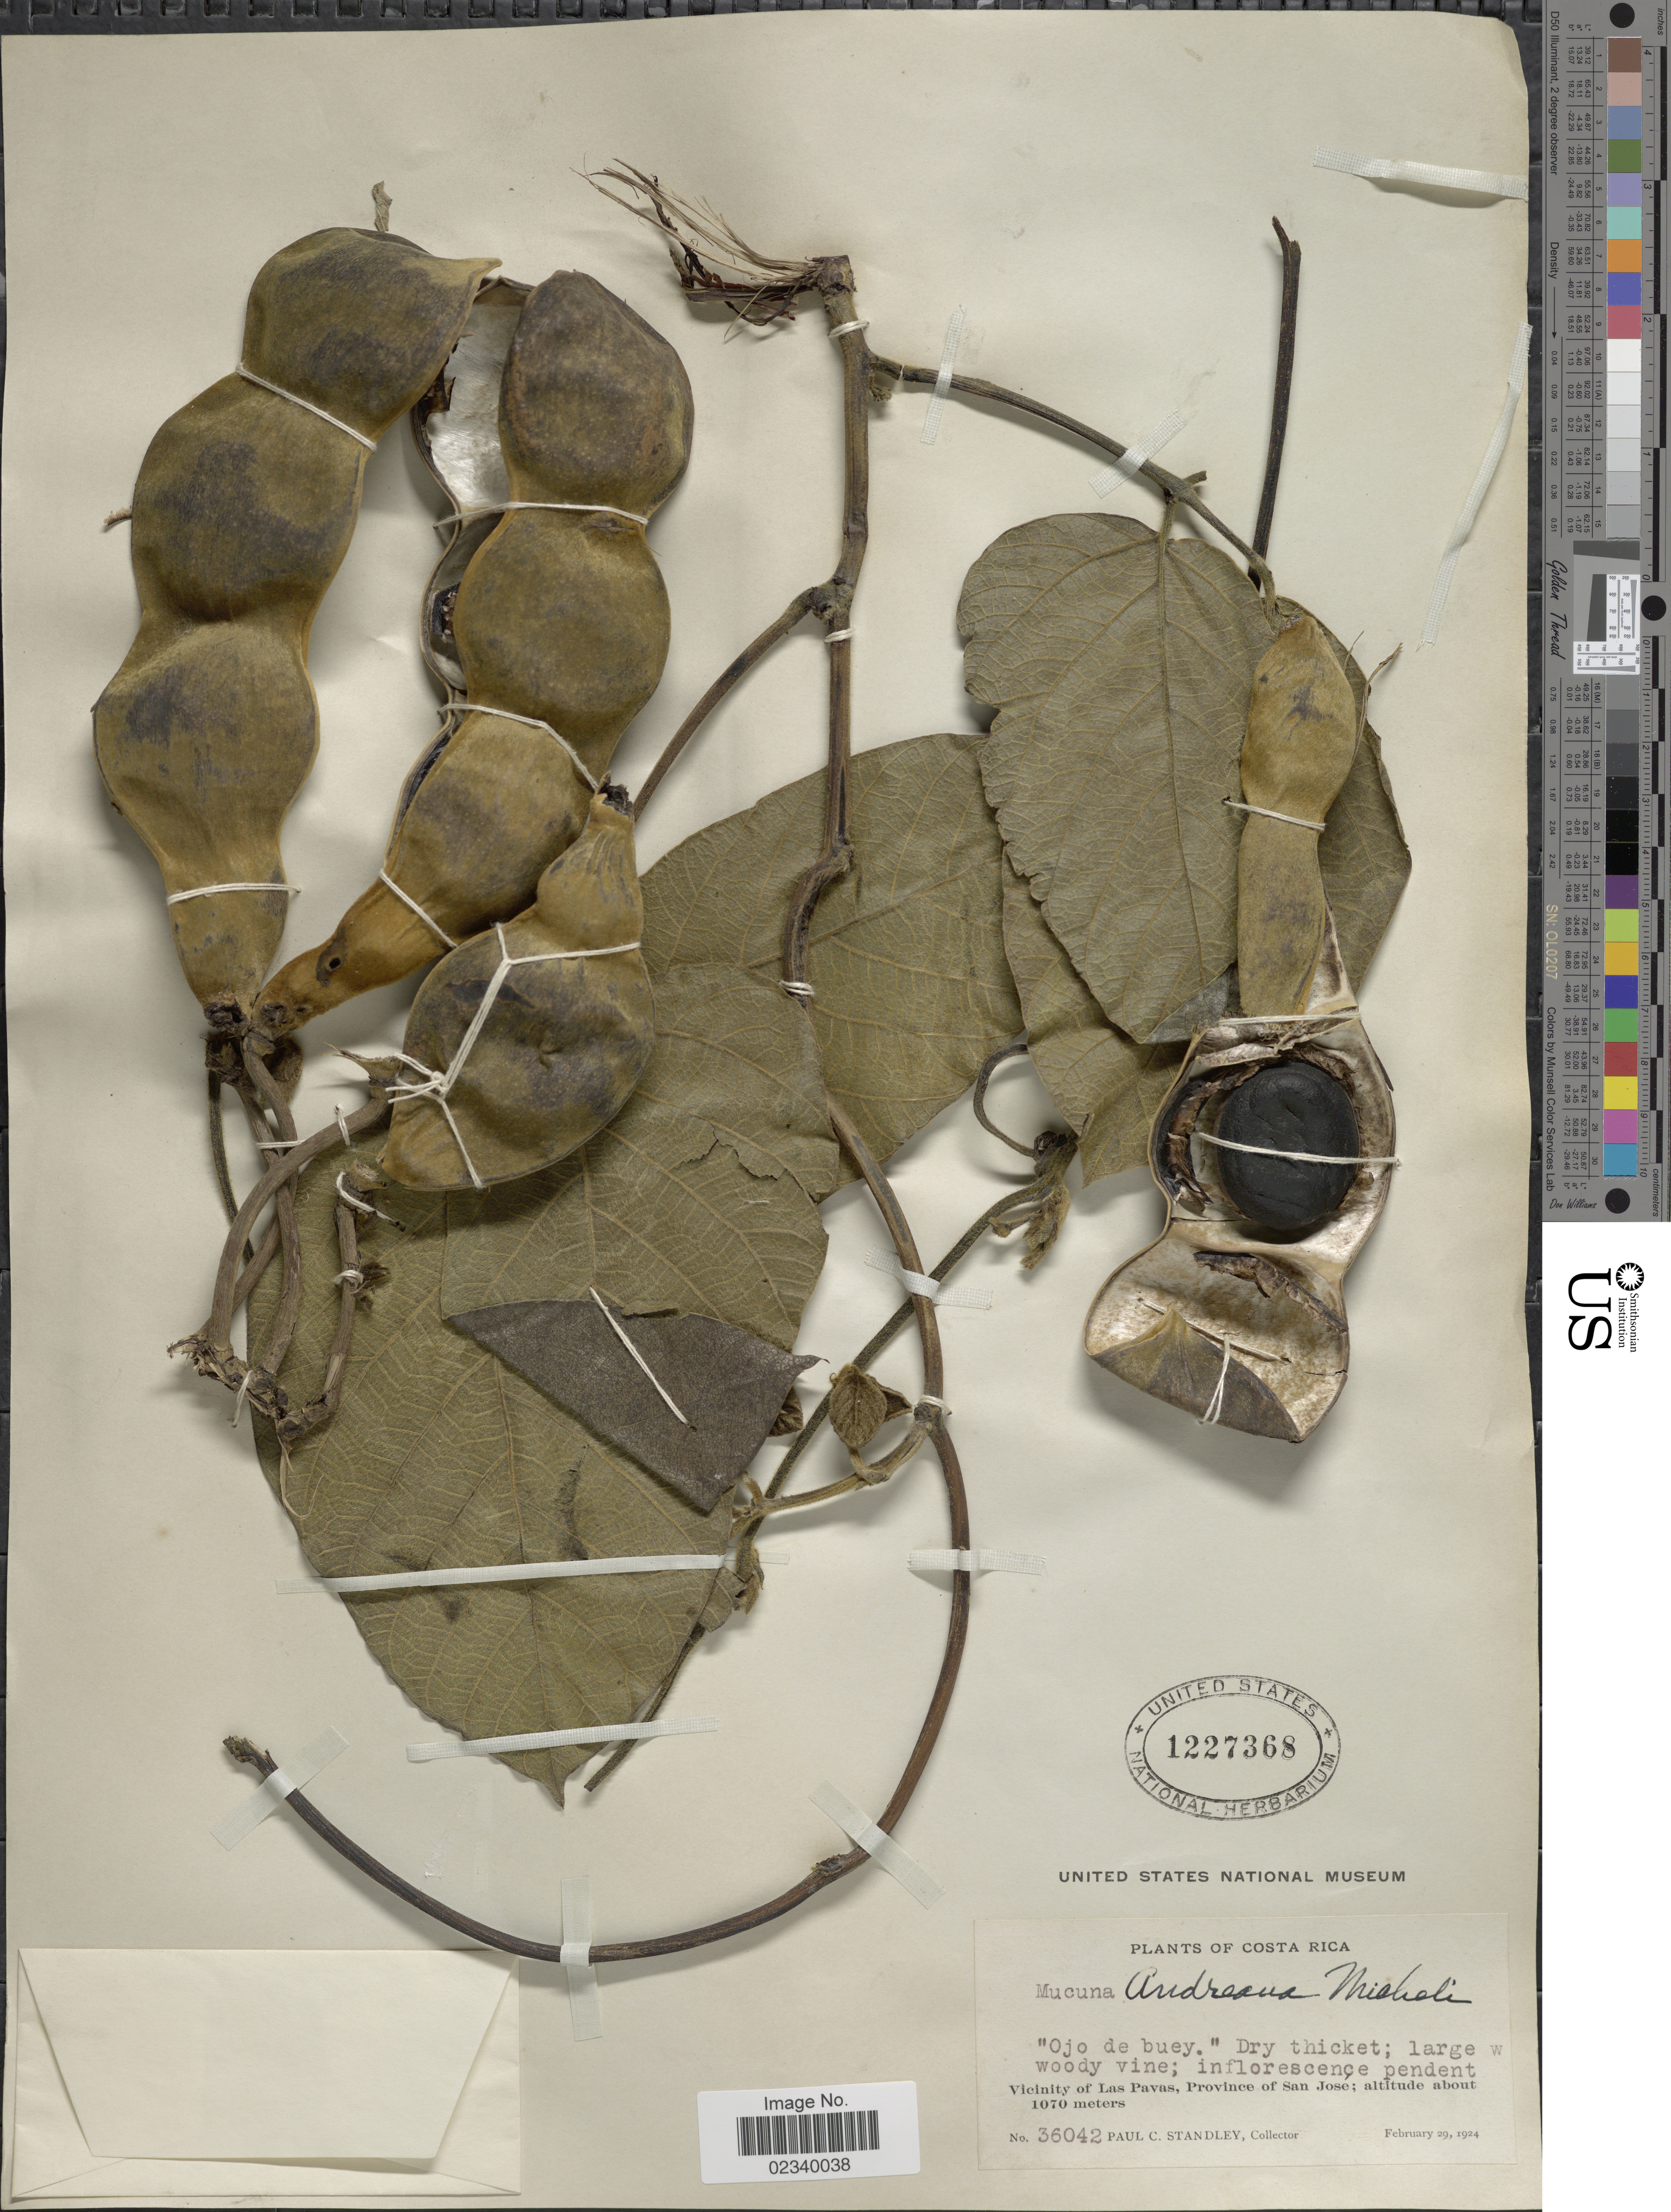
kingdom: Plantae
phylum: Tracheophyta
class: Magnoliopsida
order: Fabales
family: Fabaceae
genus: Mucuna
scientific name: Mucuna holtonii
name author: (Kuntze) Moldenke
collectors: P. C. Standley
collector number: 36042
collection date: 1924-02-29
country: Costa Rica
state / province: San José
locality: Dry thicket, Vicinity of Las Pavas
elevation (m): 1070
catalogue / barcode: US 1227368